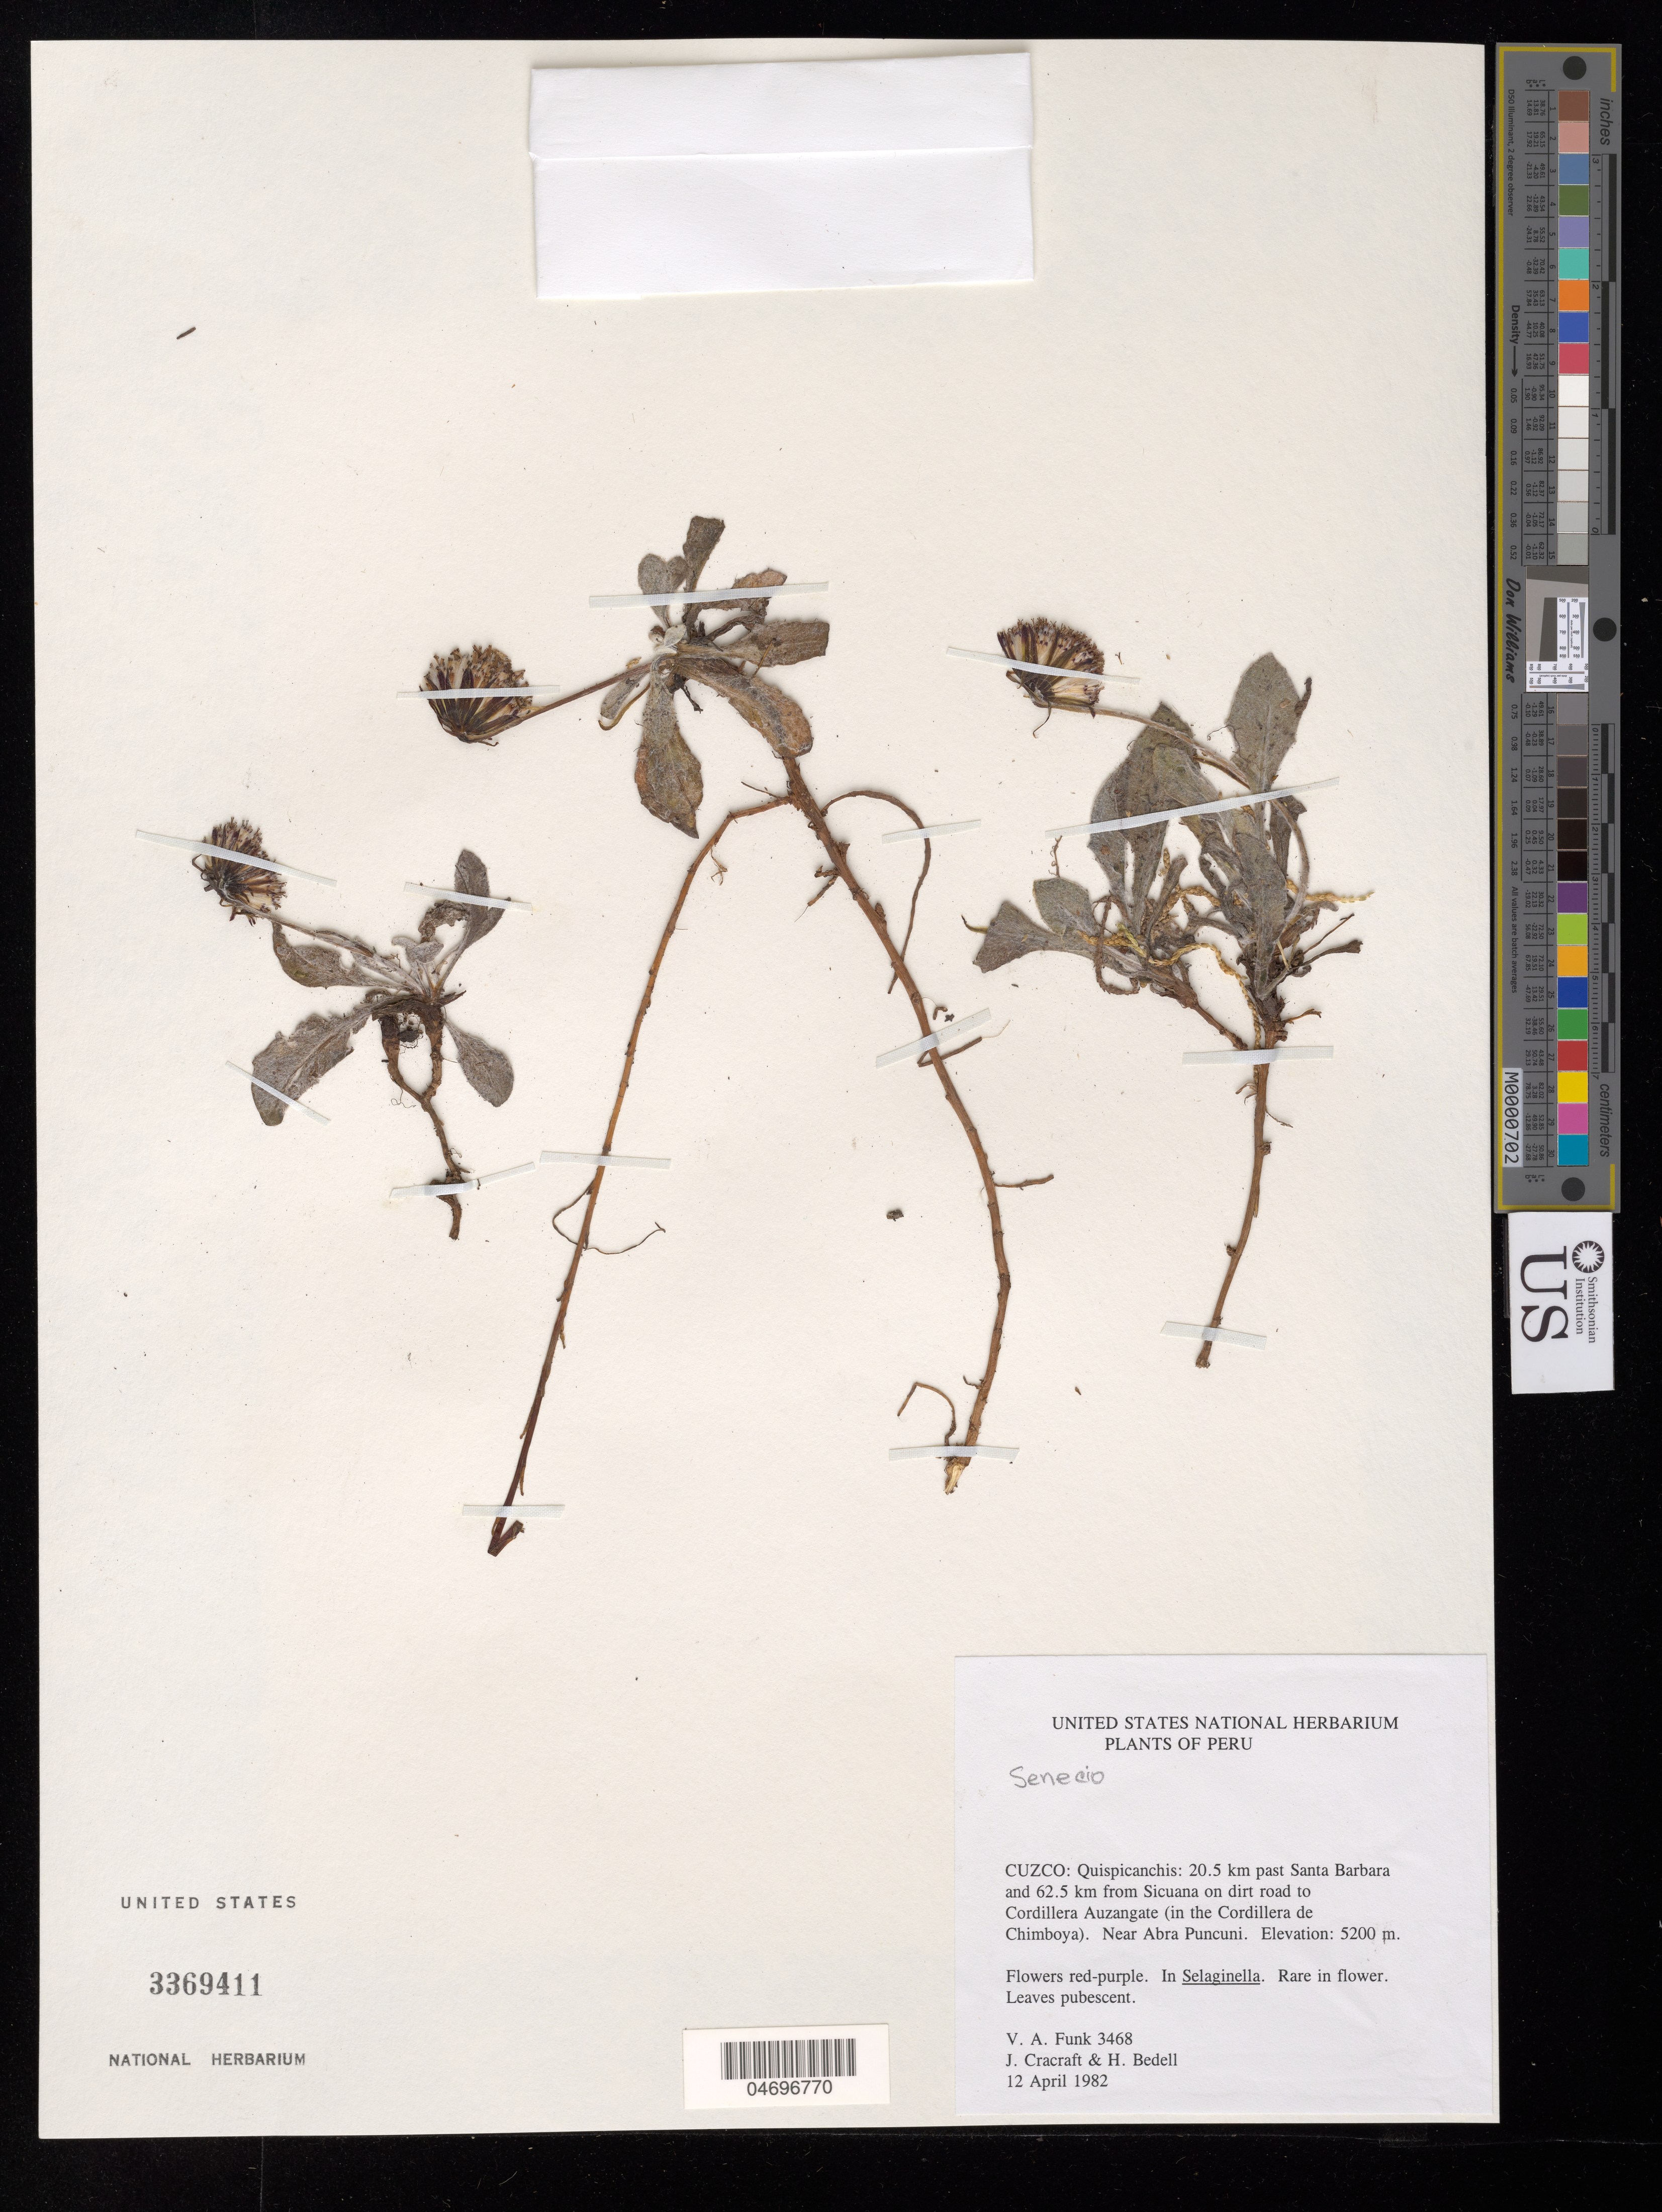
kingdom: Plantae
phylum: Tracheophyta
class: Magnoliopsida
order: Asterales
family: Asteraceae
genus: Senecio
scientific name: Senecio sp.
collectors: V. Funk, J. L. Cracraft & H. Bedell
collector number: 3468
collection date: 1982-04-12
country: Peru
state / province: Cusco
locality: Quispicanchis: 20.5 km past Santa Barbara and 62.5 km from Sicuana on dirt road to Cordillera Auzangate (in the Cordillera de Chimboya). Near Abra Puncuni.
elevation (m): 5200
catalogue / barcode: US 3369411